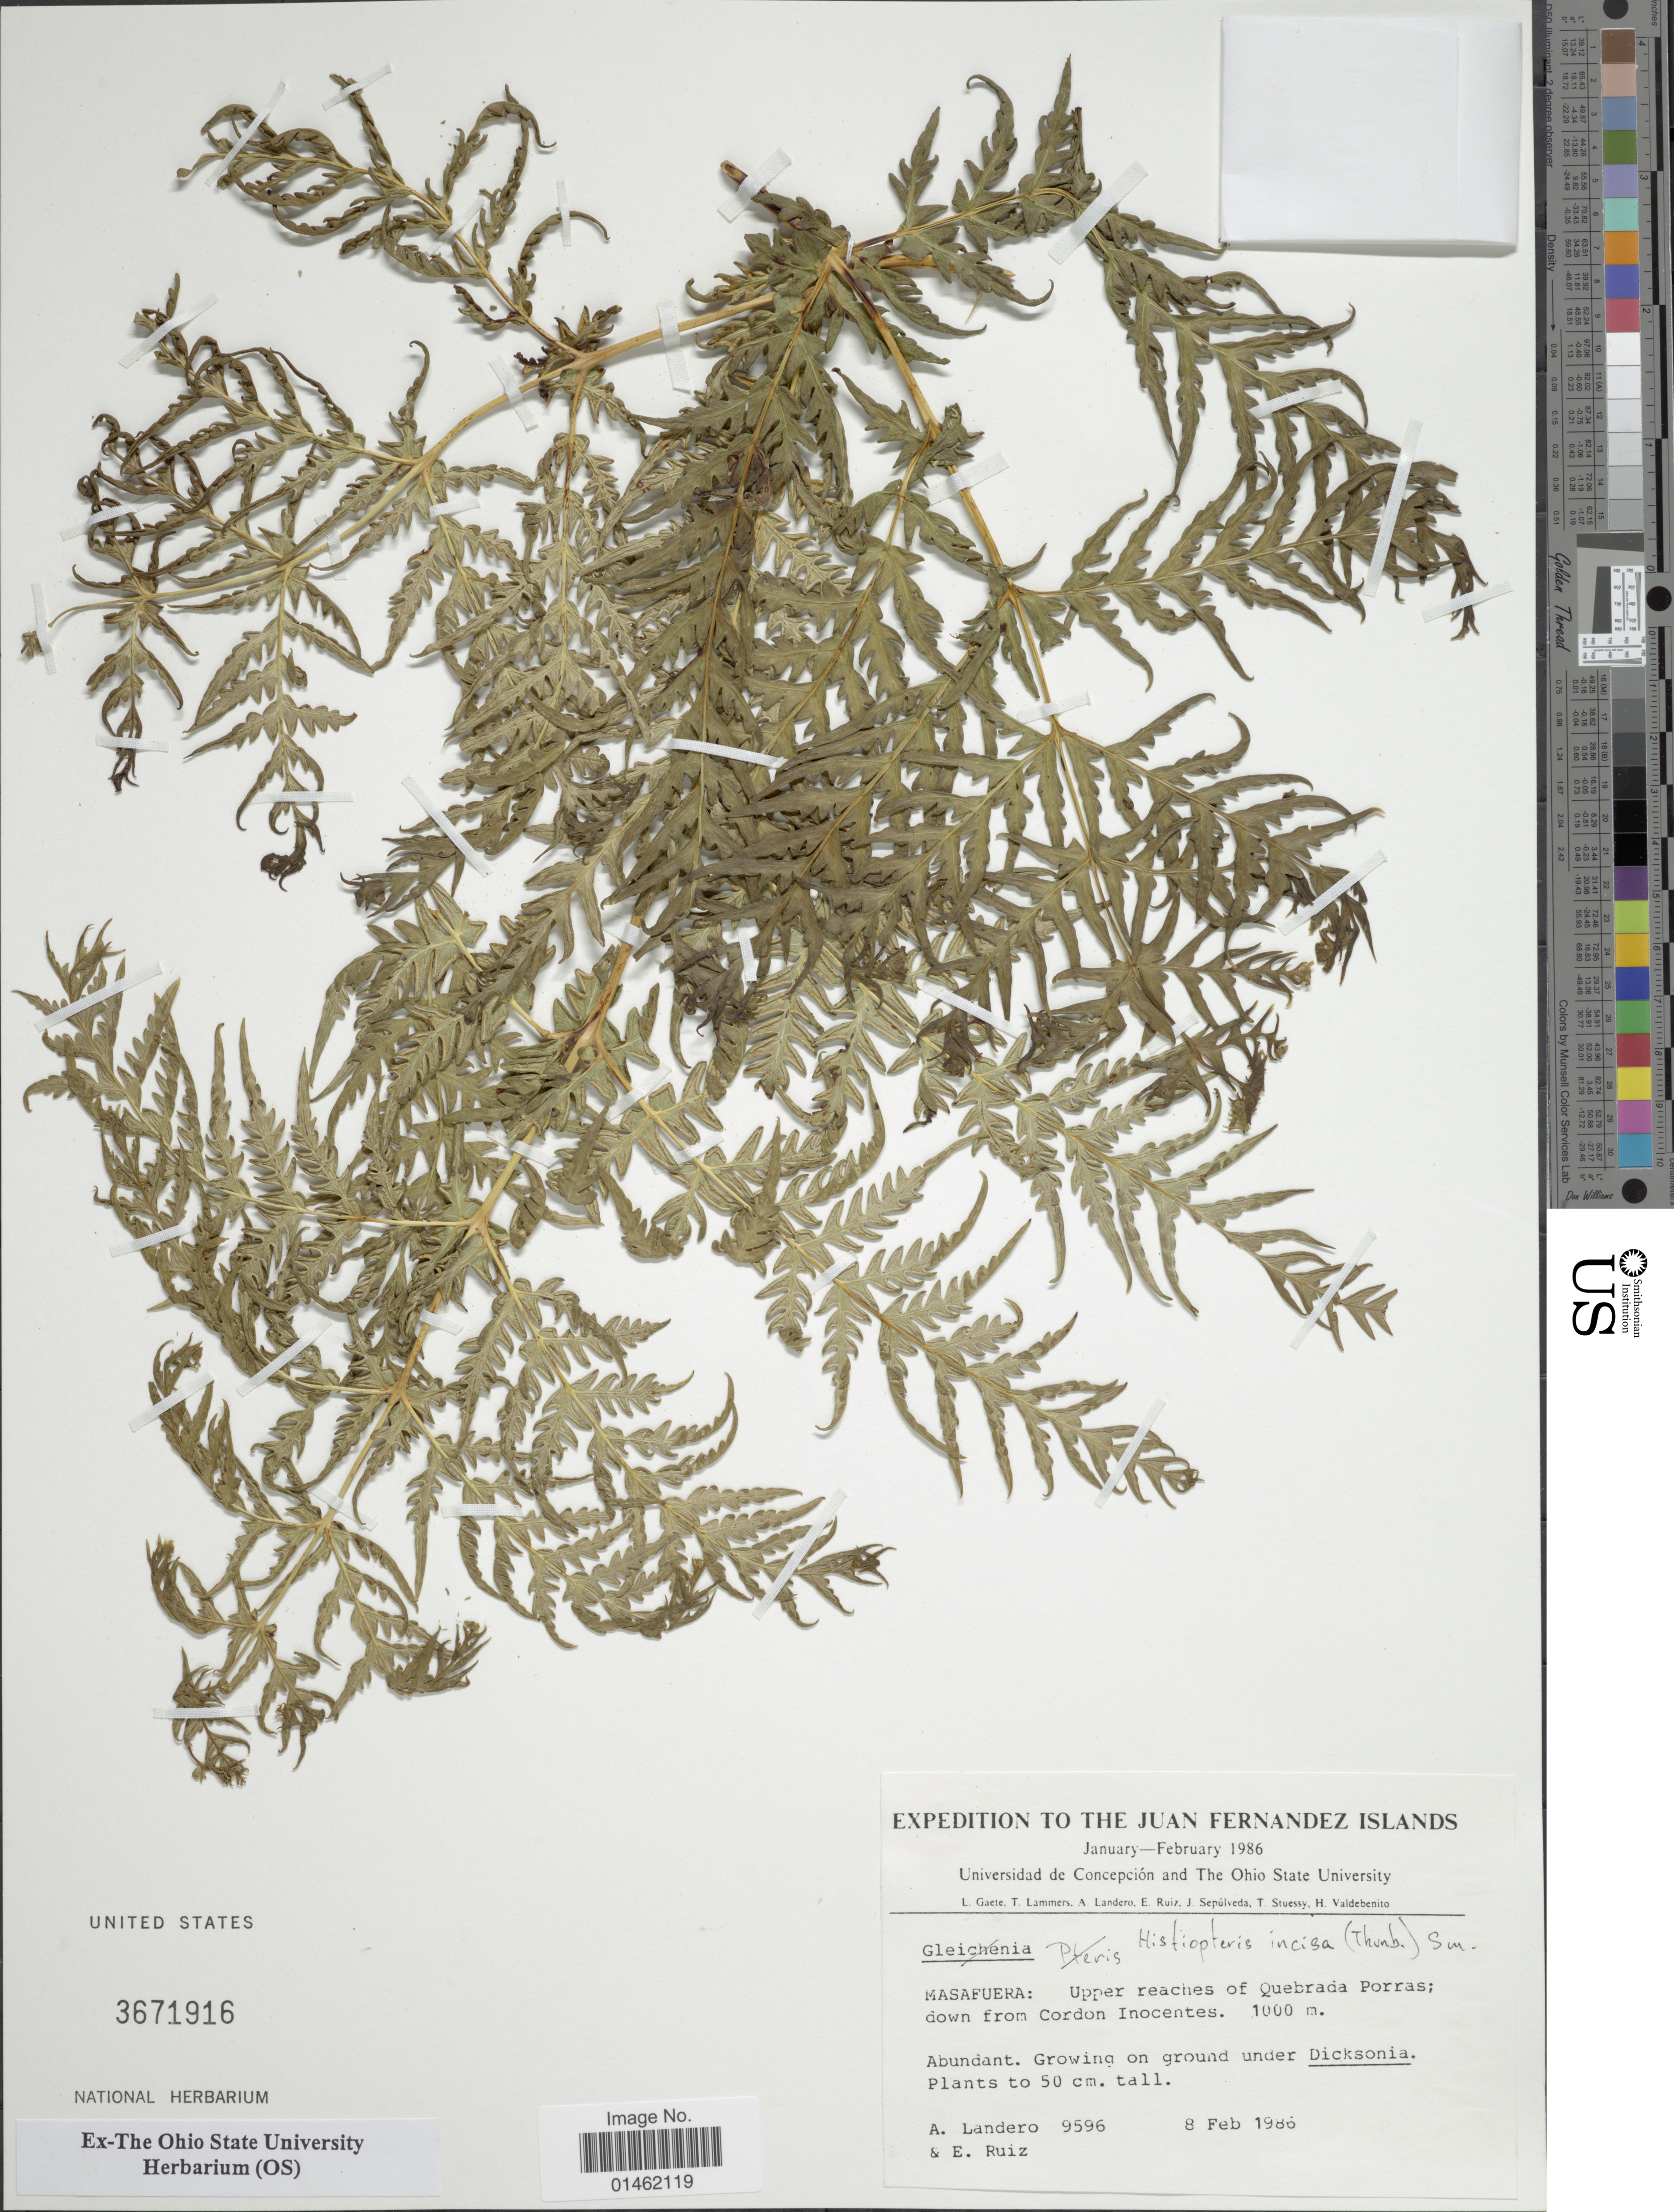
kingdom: Plantae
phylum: Tracheophyta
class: Polypodiopsida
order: Polypodiales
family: Dennstaedtiaceae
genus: Histiopteris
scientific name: Histiopteris incisa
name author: (Thunb.) J. Sm.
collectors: A. Landero & E. Ruiz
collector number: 9596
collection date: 1986-02-08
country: Chile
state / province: Valparaíso (V)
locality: Juan Fernandez Islands, Masafuera: upper reaches of Quebrada Porras; down from Cordon Inocentes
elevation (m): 1000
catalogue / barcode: US 3671916